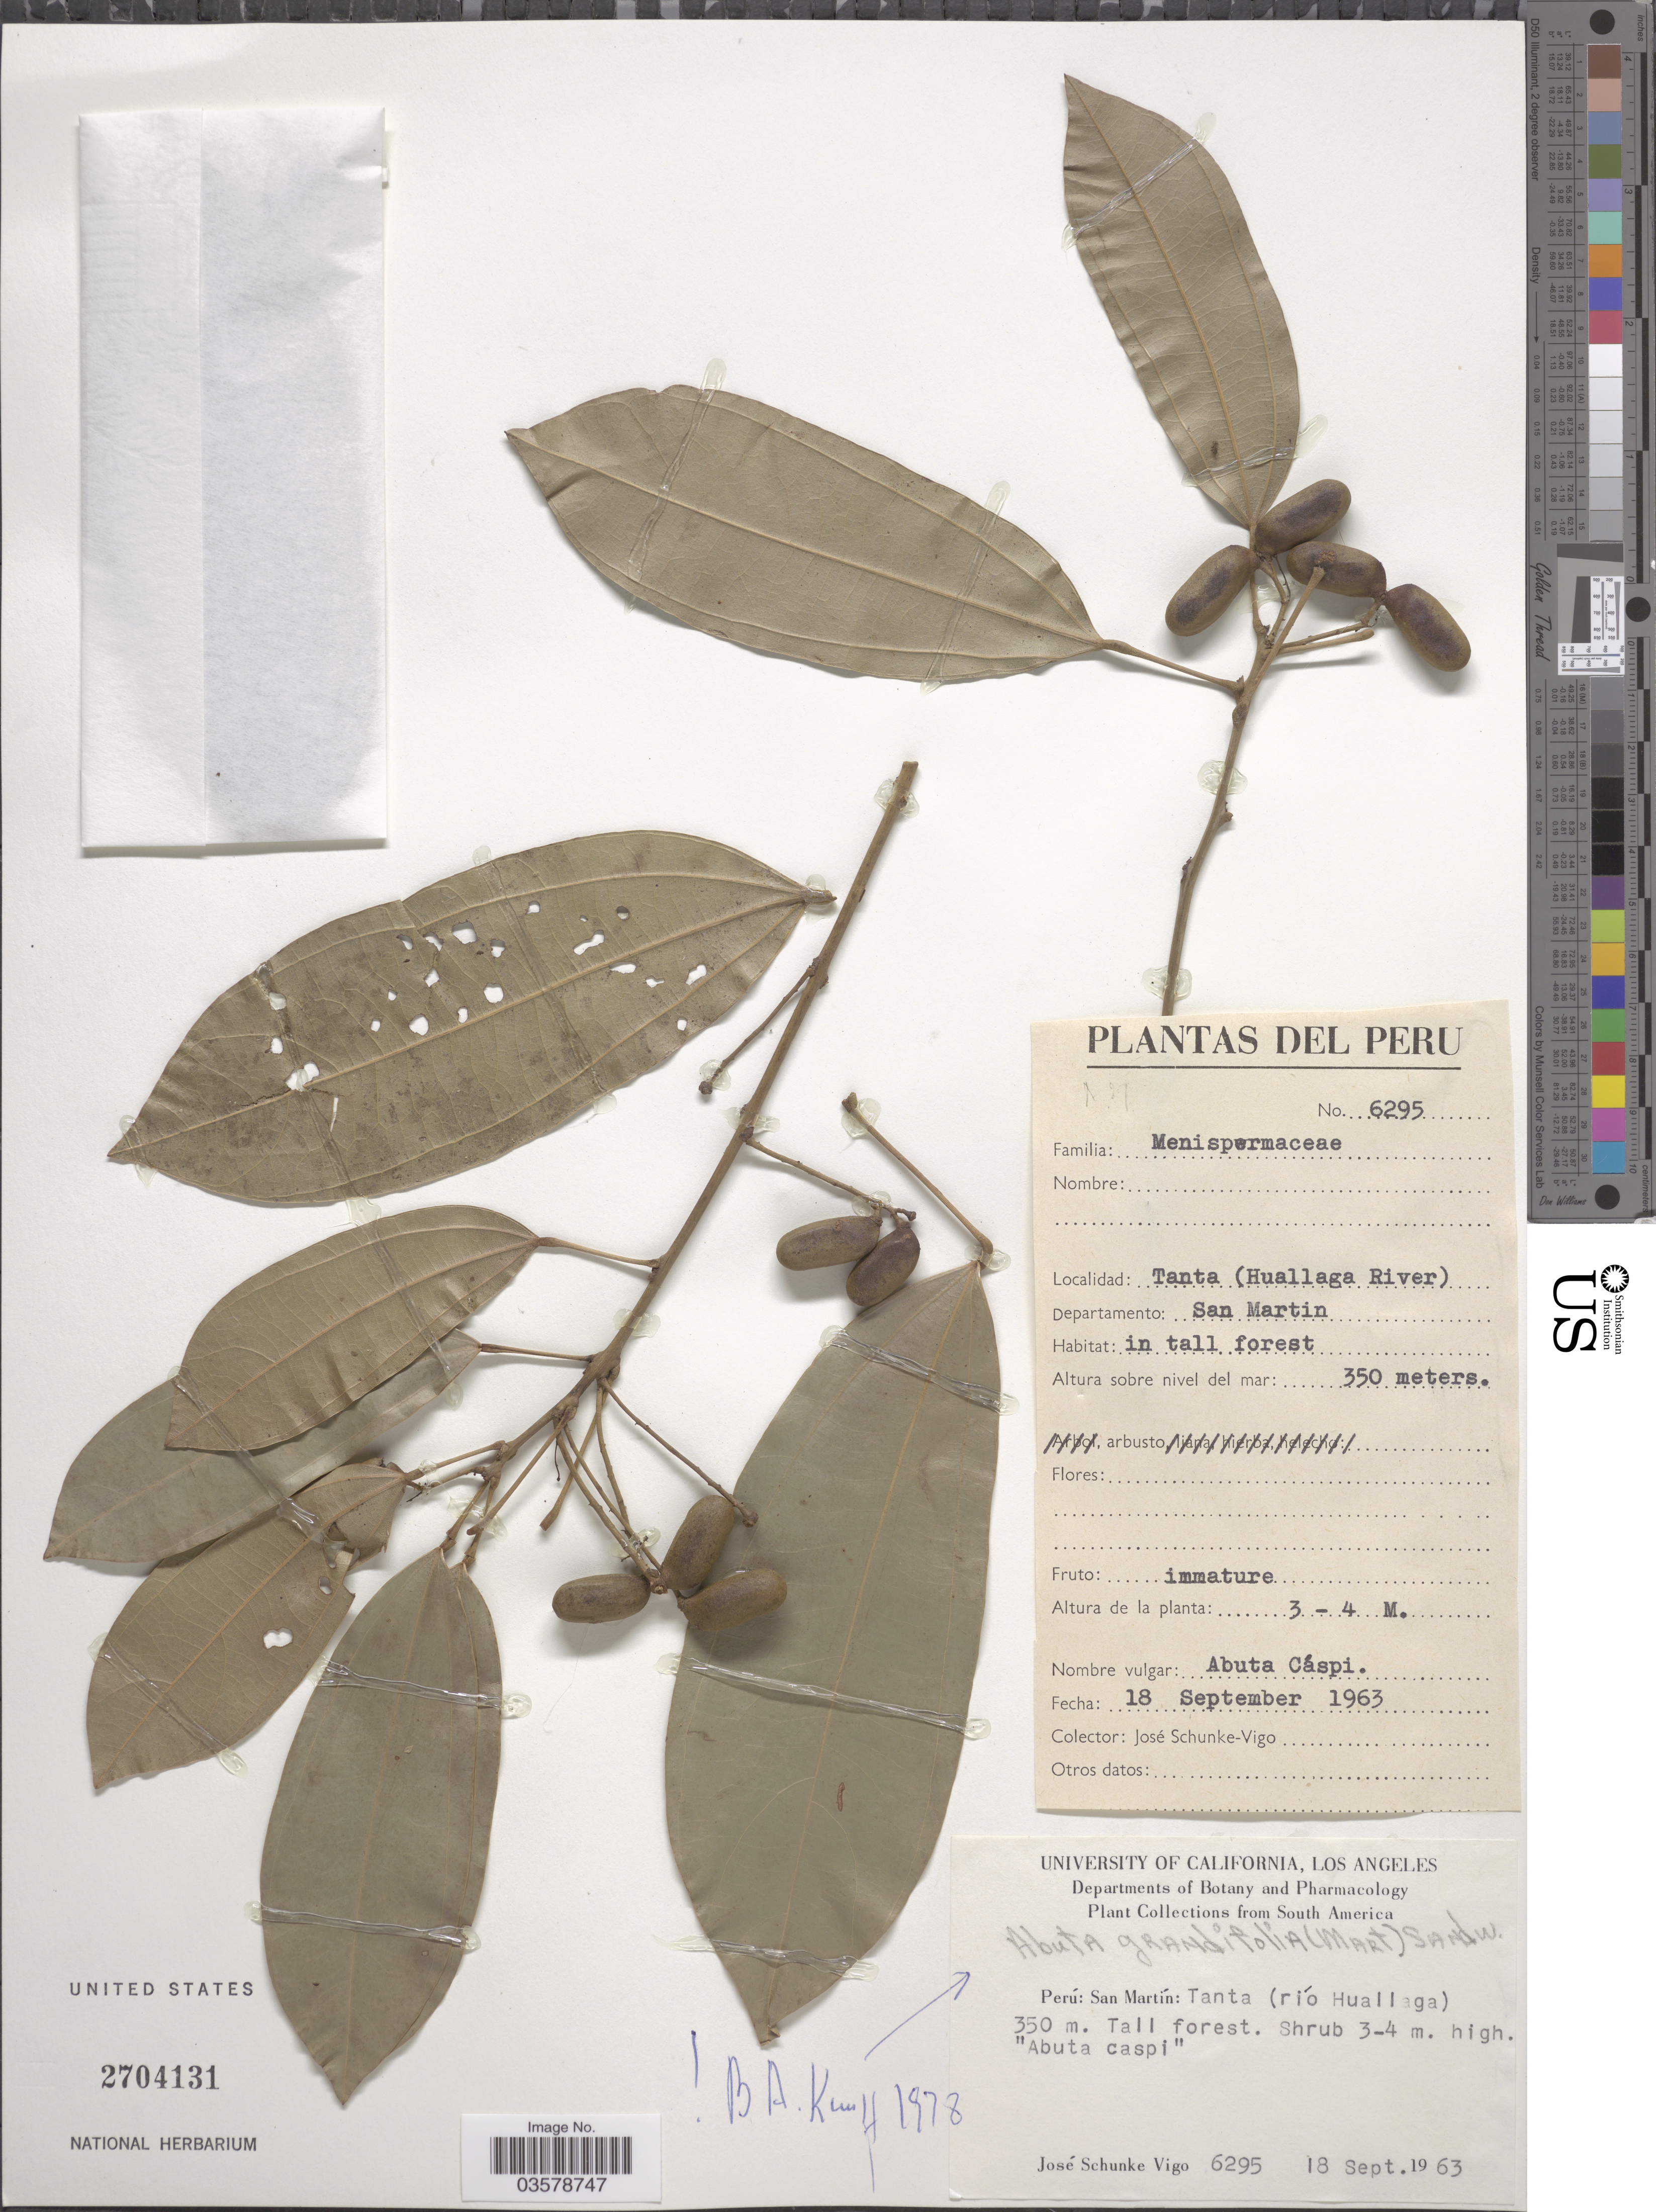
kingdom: Plantae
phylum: Tracheophyta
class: Magnoliopsida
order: Ranunculales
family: Menispermaceae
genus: Abuta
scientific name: Abuta grandifolia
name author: (Mart.) Sandwith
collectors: J. Schunke Vigo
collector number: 6295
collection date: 1963-09-18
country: Peru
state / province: San Martín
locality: Tanta (río Huallaga). Departamento: San Martin.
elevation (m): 350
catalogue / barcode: US 2704131